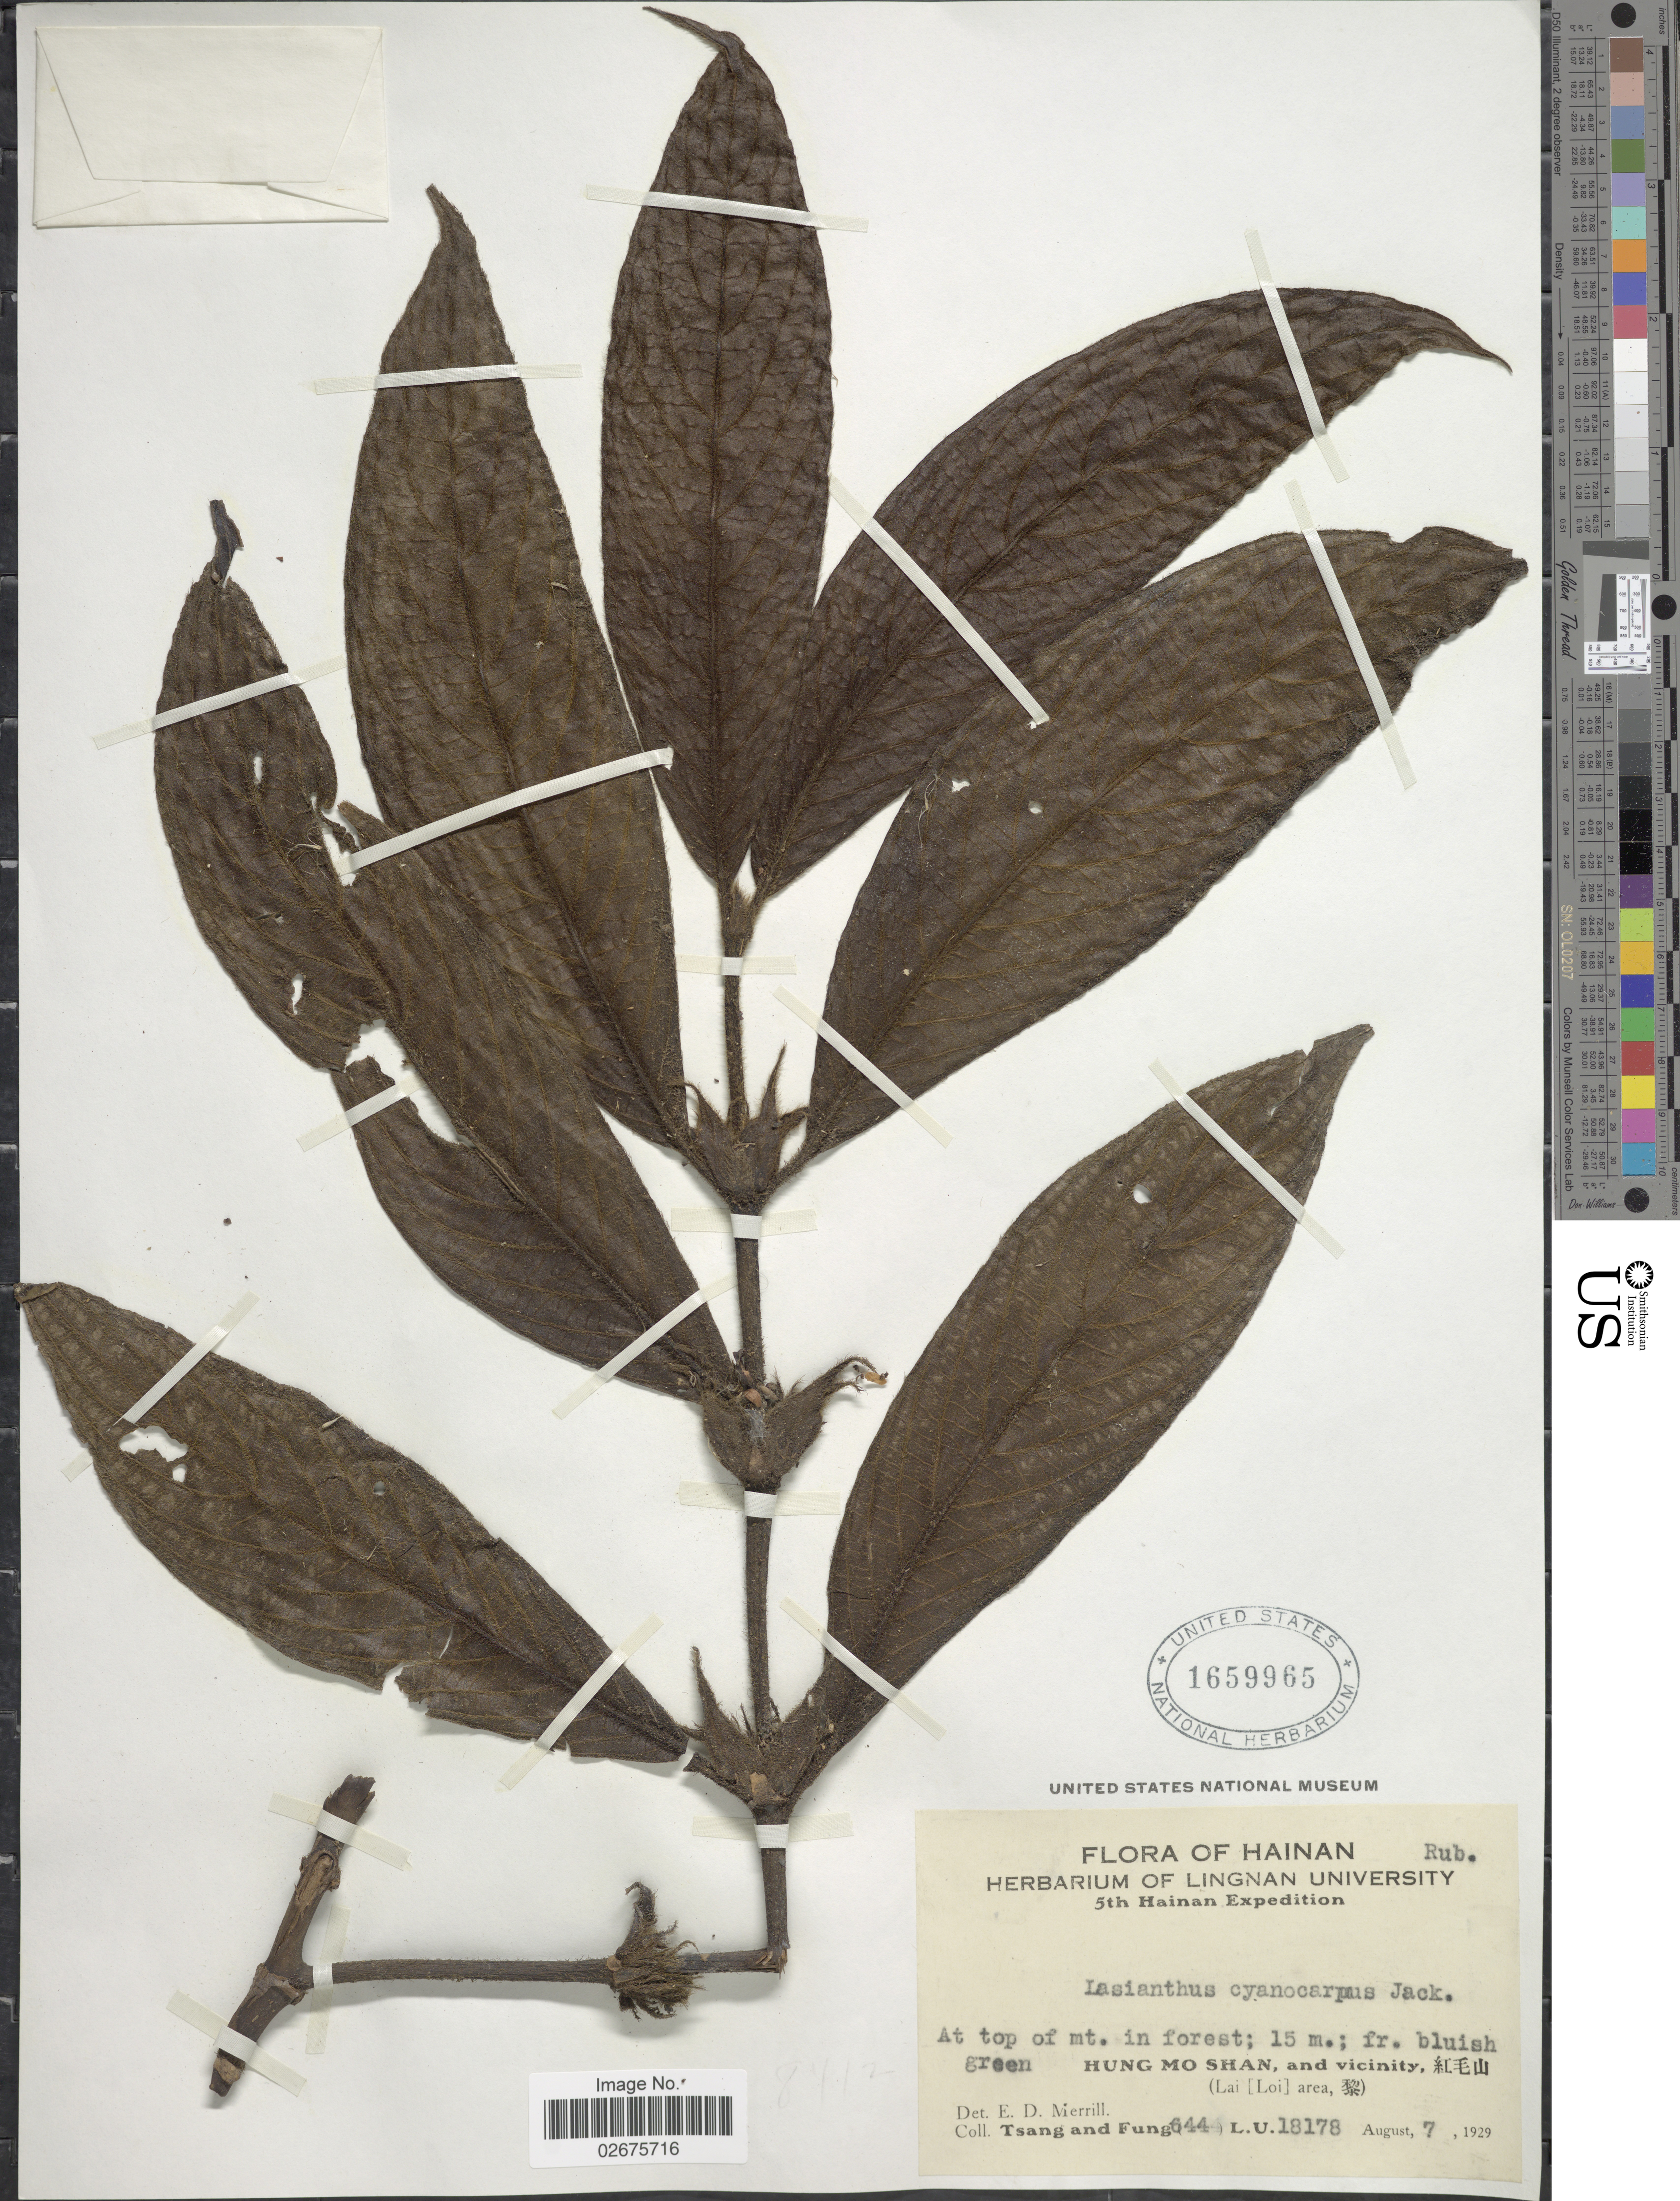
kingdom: Plantae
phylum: Tracheophyta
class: Magnoliopsida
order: Gentianales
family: Rubiaceae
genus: Lasianthus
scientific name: Lasianthus cyanocarpus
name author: Jack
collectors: -. T'sang & Fung, --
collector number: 644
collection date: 1929-08-07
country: China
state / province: Hainan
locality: Hainan, Hung Mo Shan, and Vicinity (Lai [Loi] area)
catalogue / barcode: US 1659965